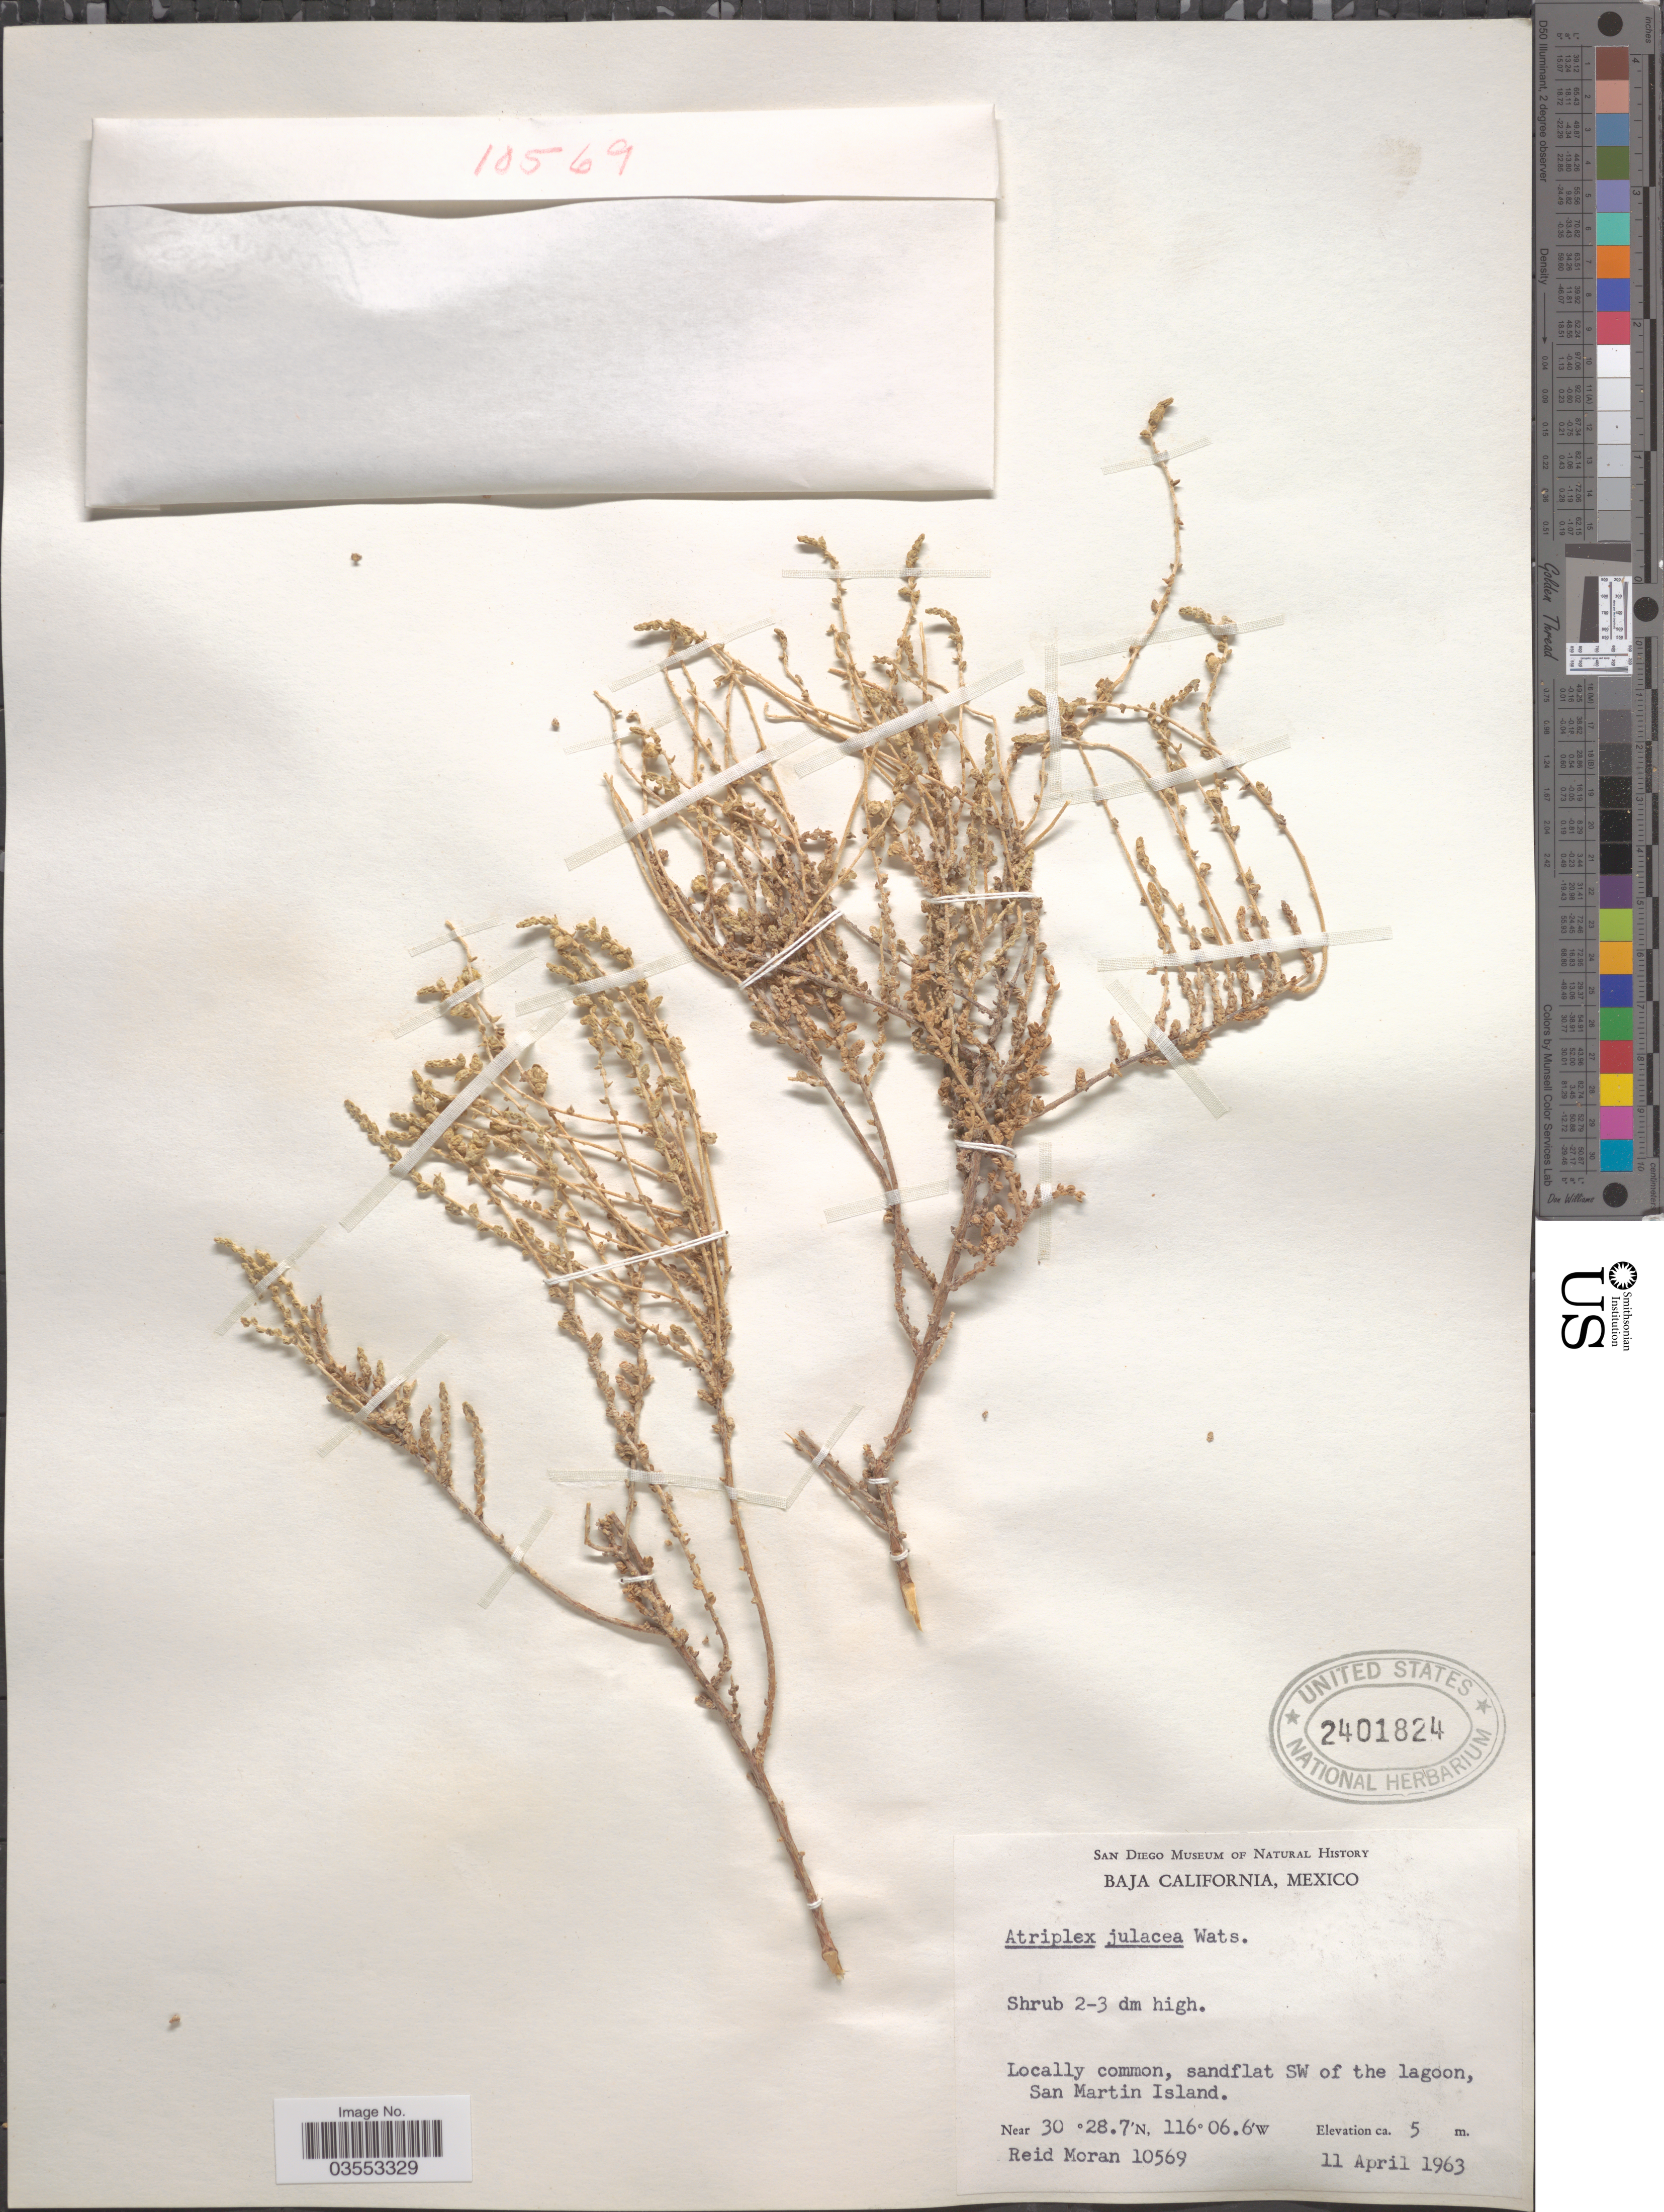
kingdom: Plantae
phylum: Tracheophyta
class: Magnoliopsida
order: Caryophyllales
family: Amaranthaceae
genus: Atriplex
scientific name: Atriplex julacea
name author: S. Watson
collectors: R. Moran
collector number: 10569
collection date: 1963-04-11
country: Mexico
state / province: Baja California Norte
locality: Sandflat SW of the lagoon, San Martin Island.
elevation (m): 5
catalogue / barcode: US 2401824